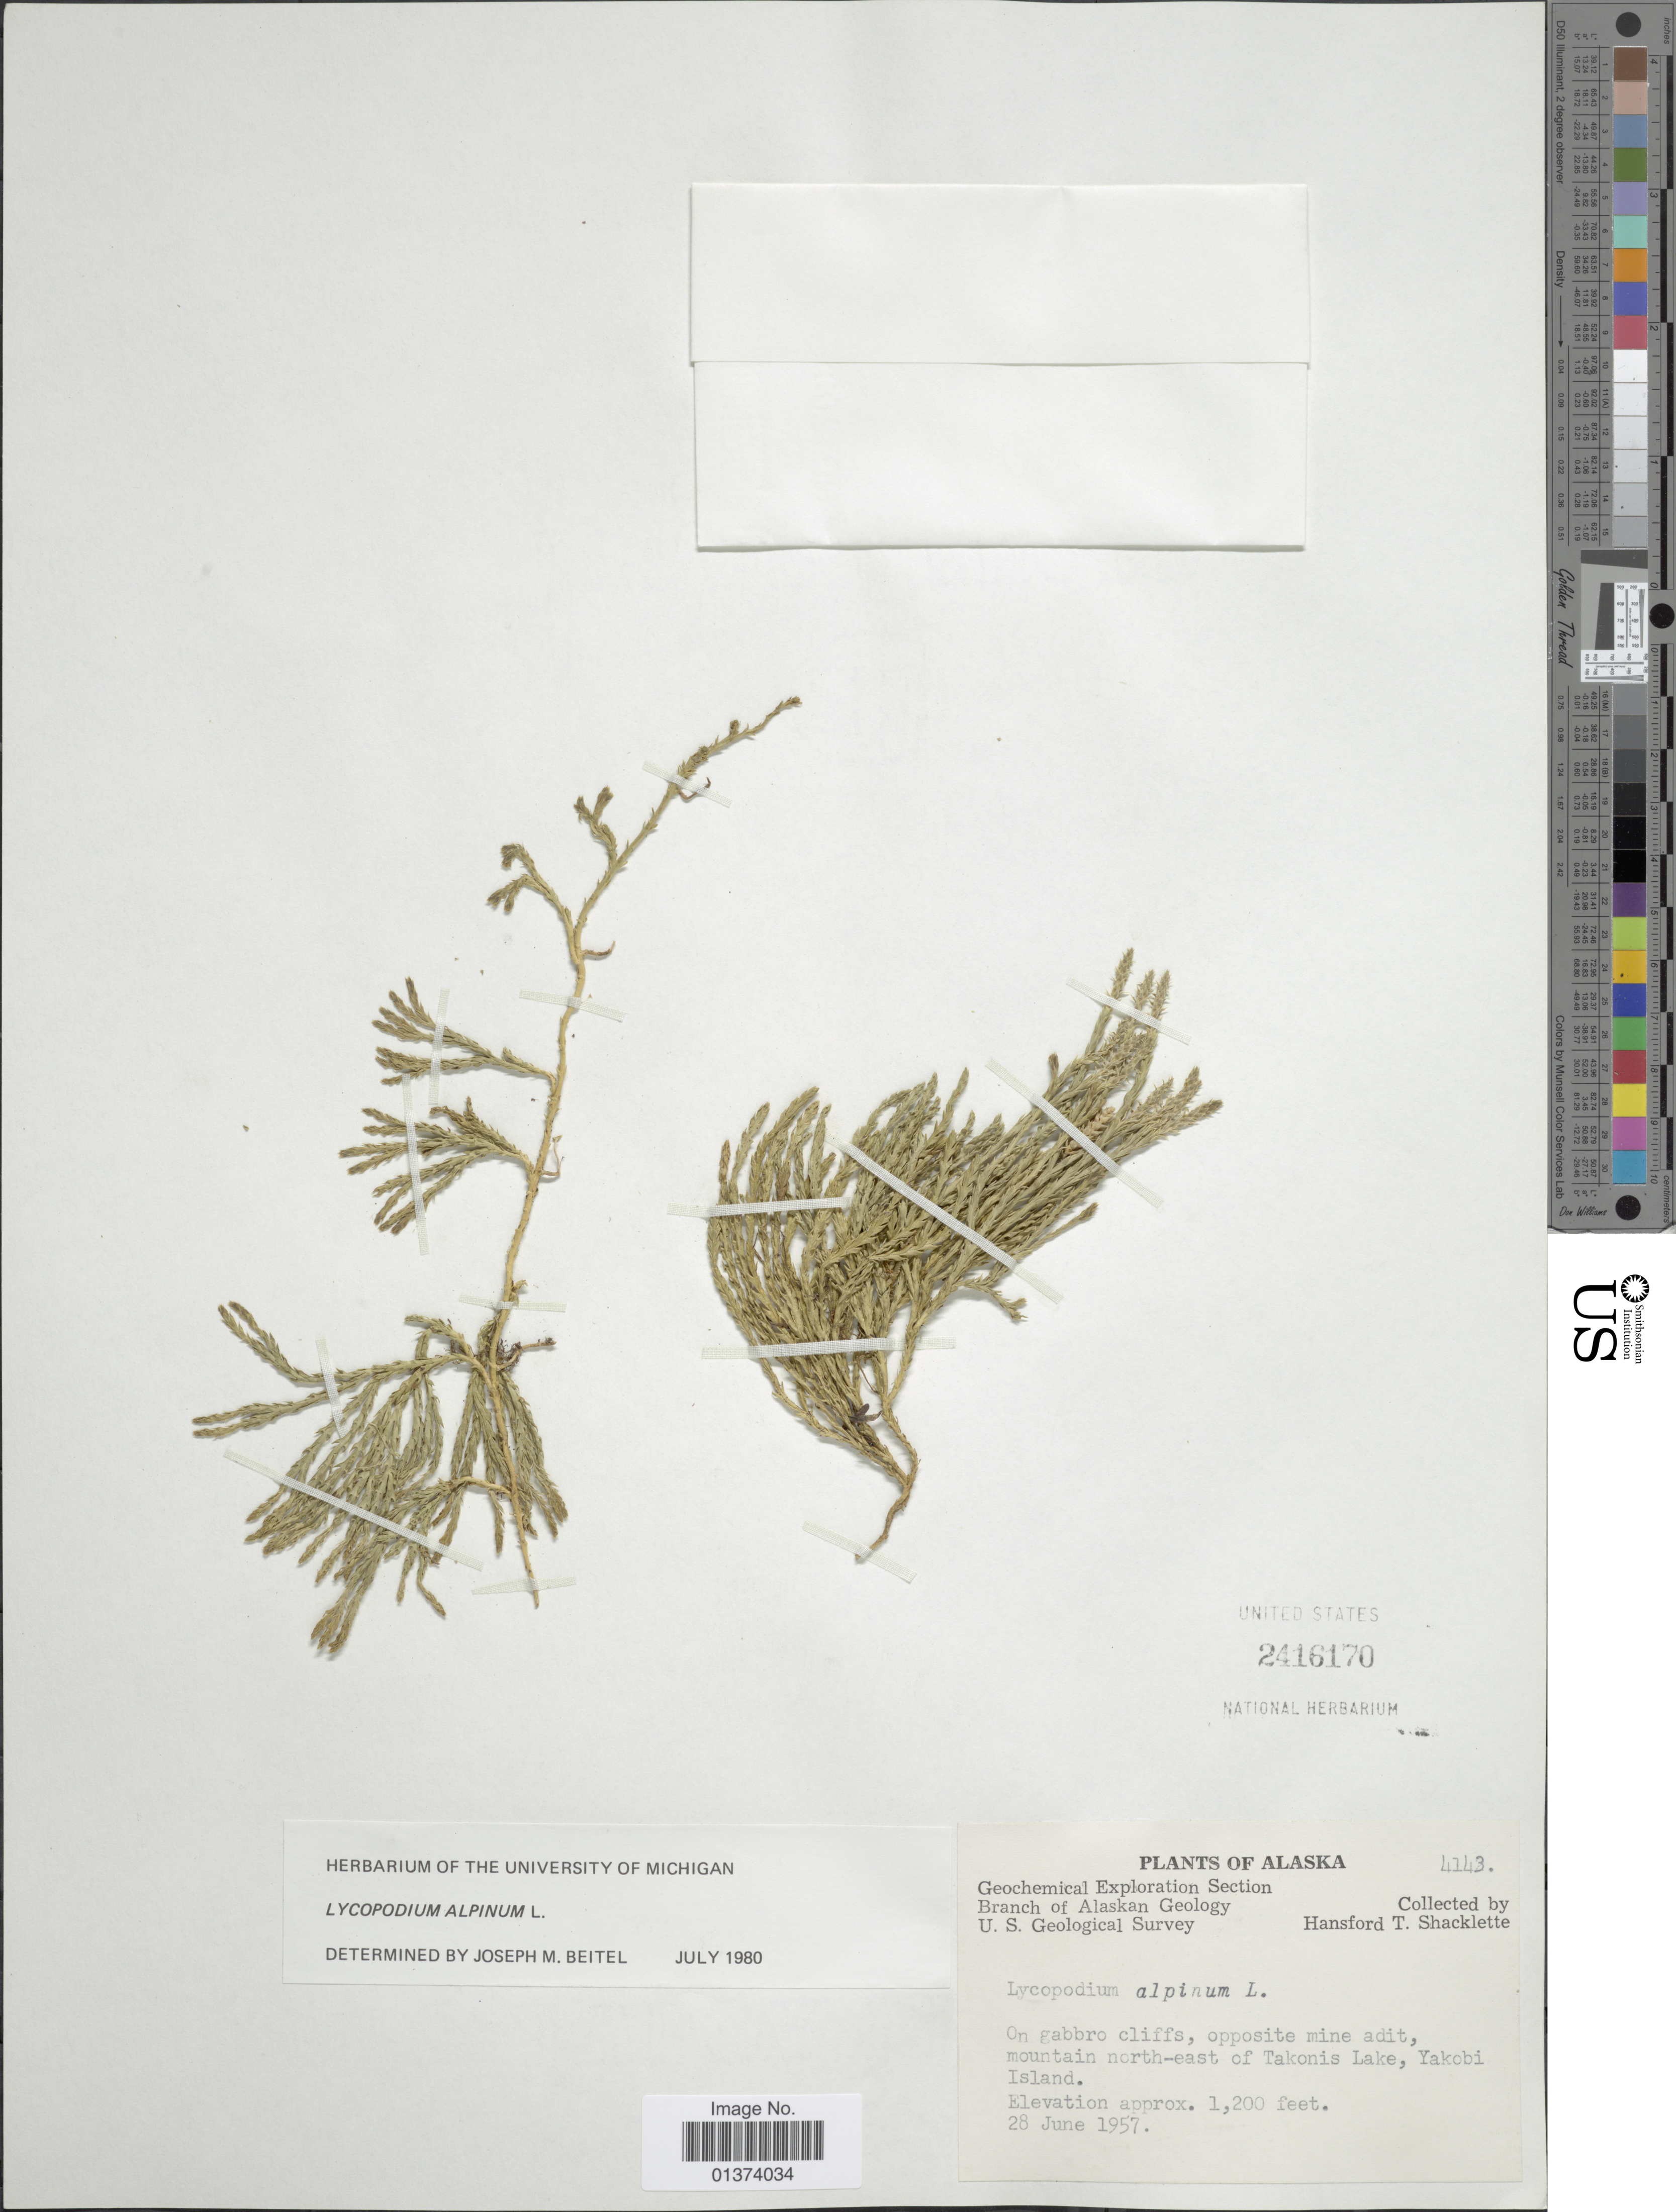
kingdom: Plantae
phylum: Tracheophyta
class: Lycopodiopsida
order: Lycopodiales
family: Lycopodiaceae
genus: Diphasiastrum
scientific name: Diphasiastrum alpinum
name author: (L.) Holub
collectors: H. Shacklette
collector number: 4143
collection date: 1957-06-28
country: United States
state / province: Alaska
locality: On gabbro cliffs, opposite mine adit, mountain north-east of Takonis Lake, Yakobi Island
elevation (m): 366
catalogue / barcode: US 2416170